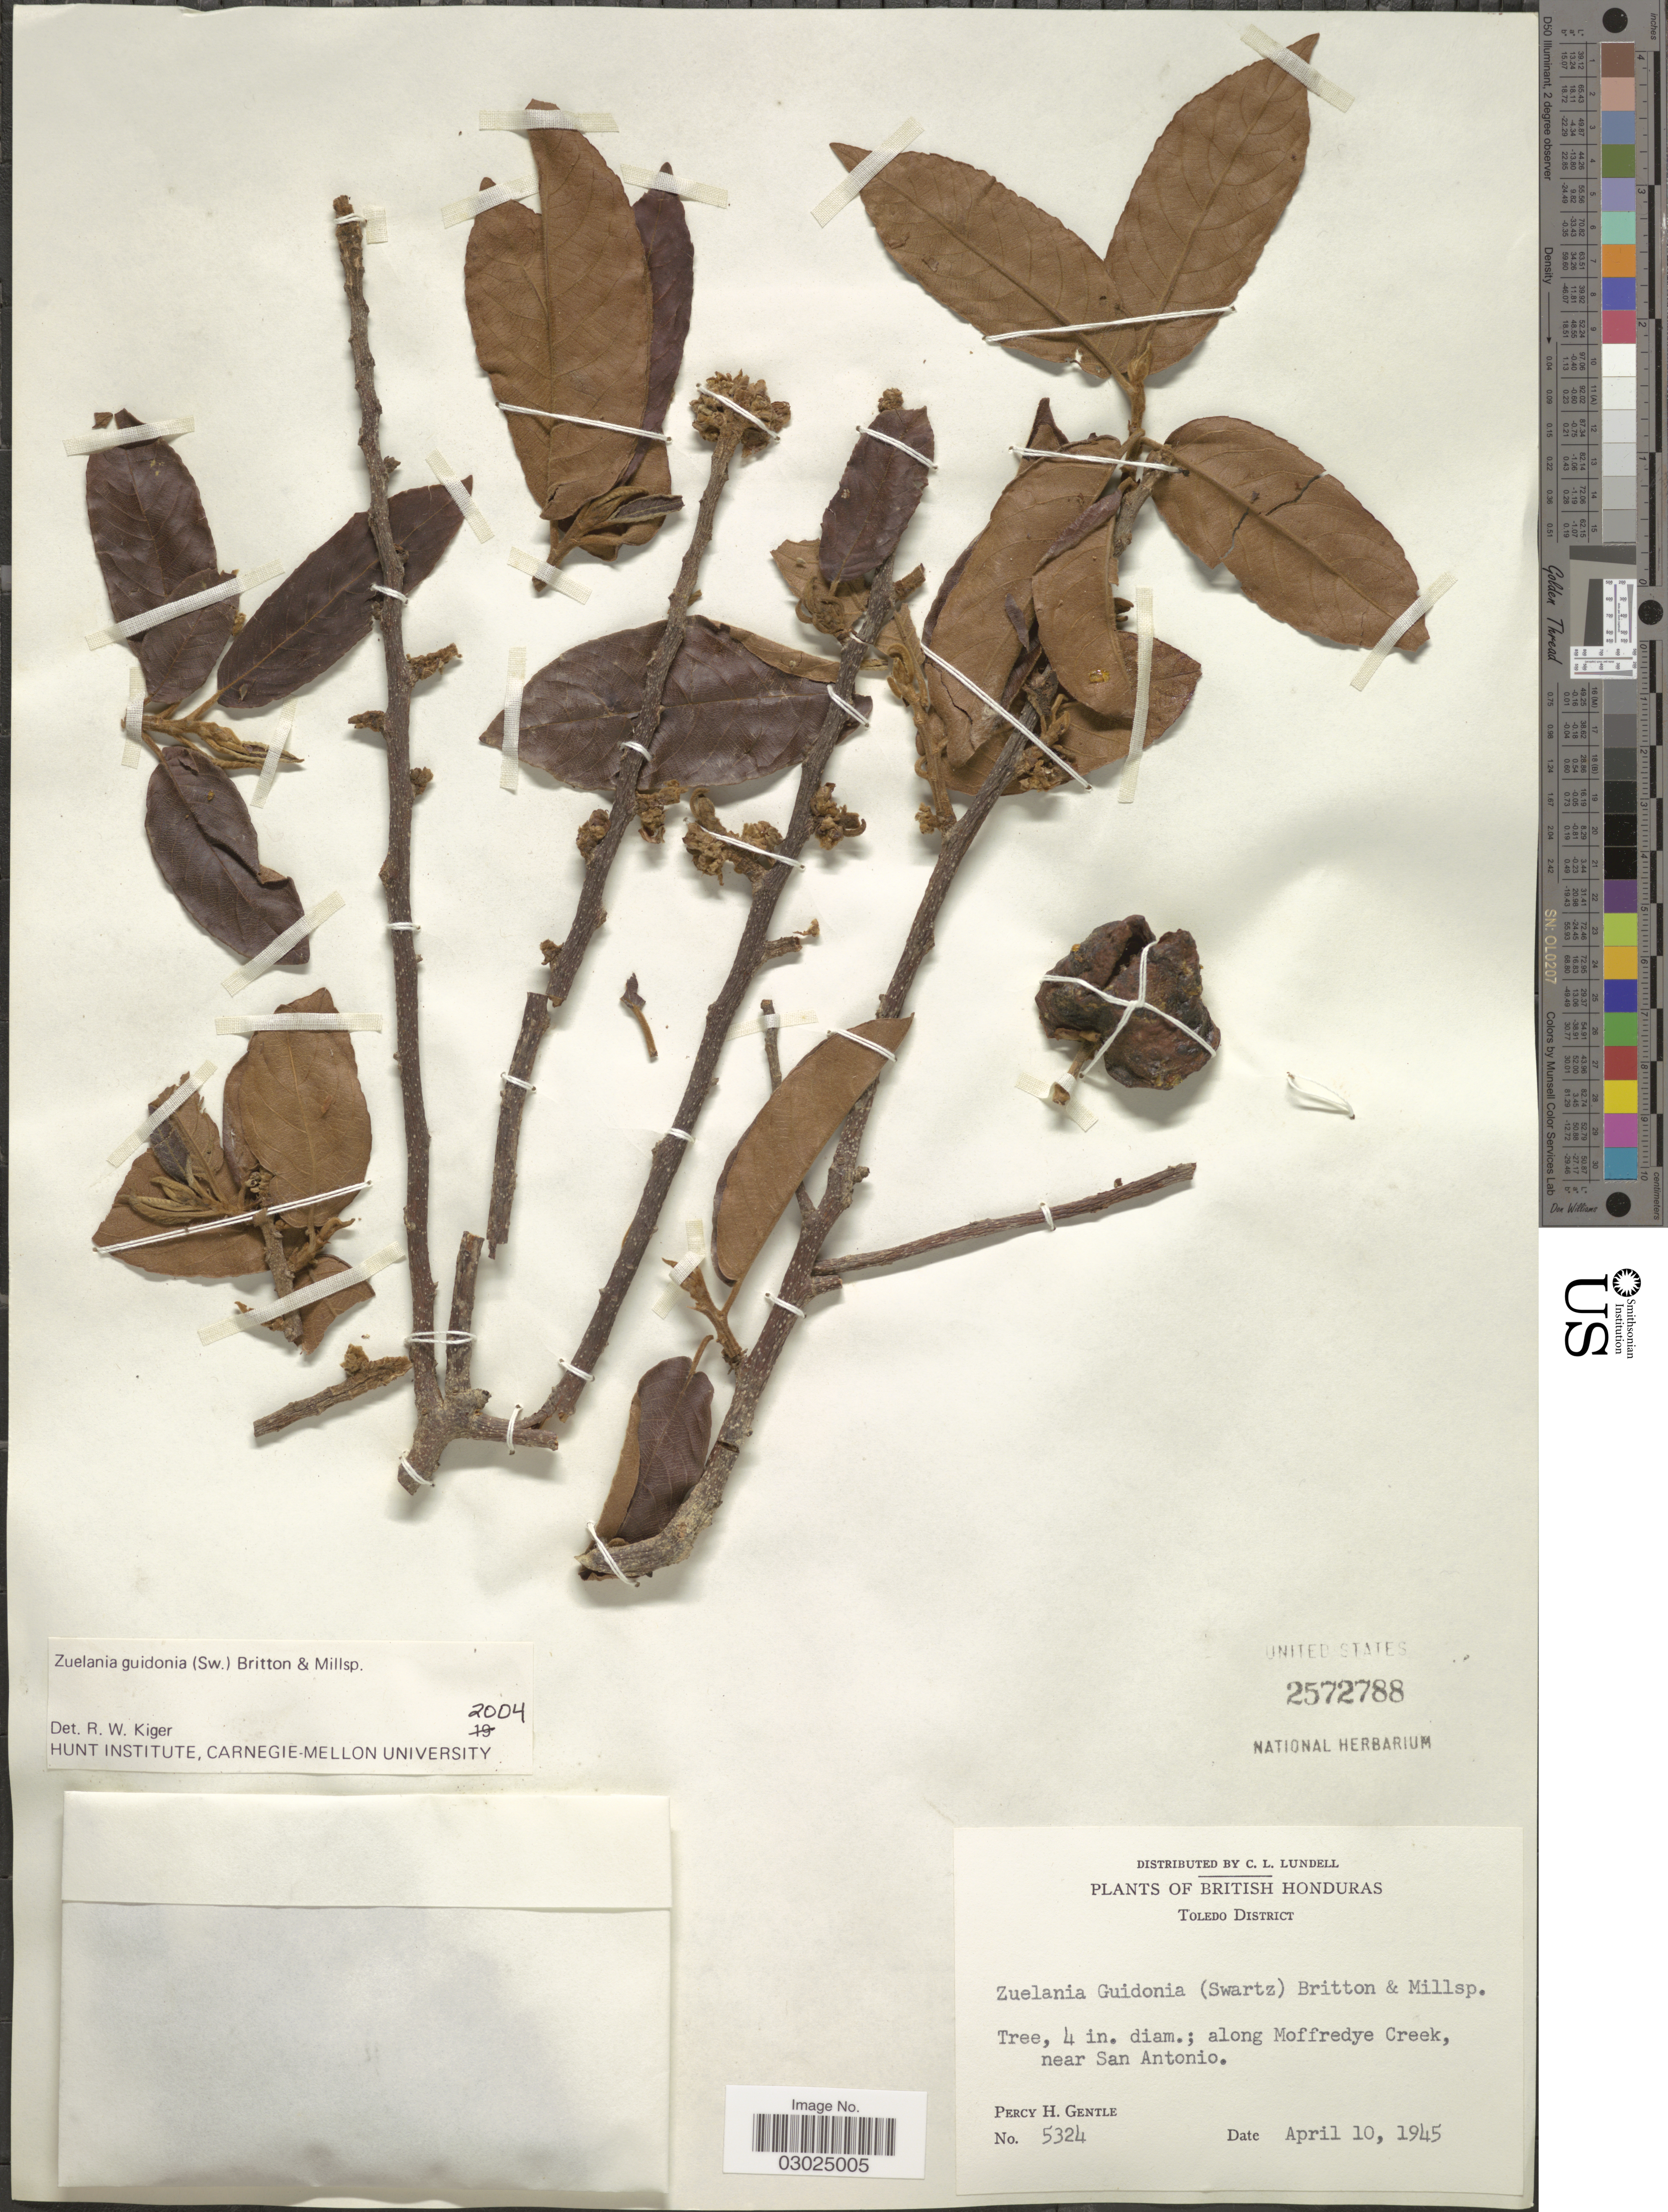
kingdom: Plantae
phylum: Tracheophyta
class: Magnoliopsida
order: Malpighiales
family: Salicaceae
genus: Casearia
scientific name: Casearia laetioides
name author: (A. Rich.) Warb.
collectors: P. H. Gentle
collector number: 5324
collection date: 1945-04-10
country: Belize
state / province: Toledo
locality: British Honduras. Toledo District. Along Moffredye Creek, near San Antonio.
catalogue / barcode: US 2572788